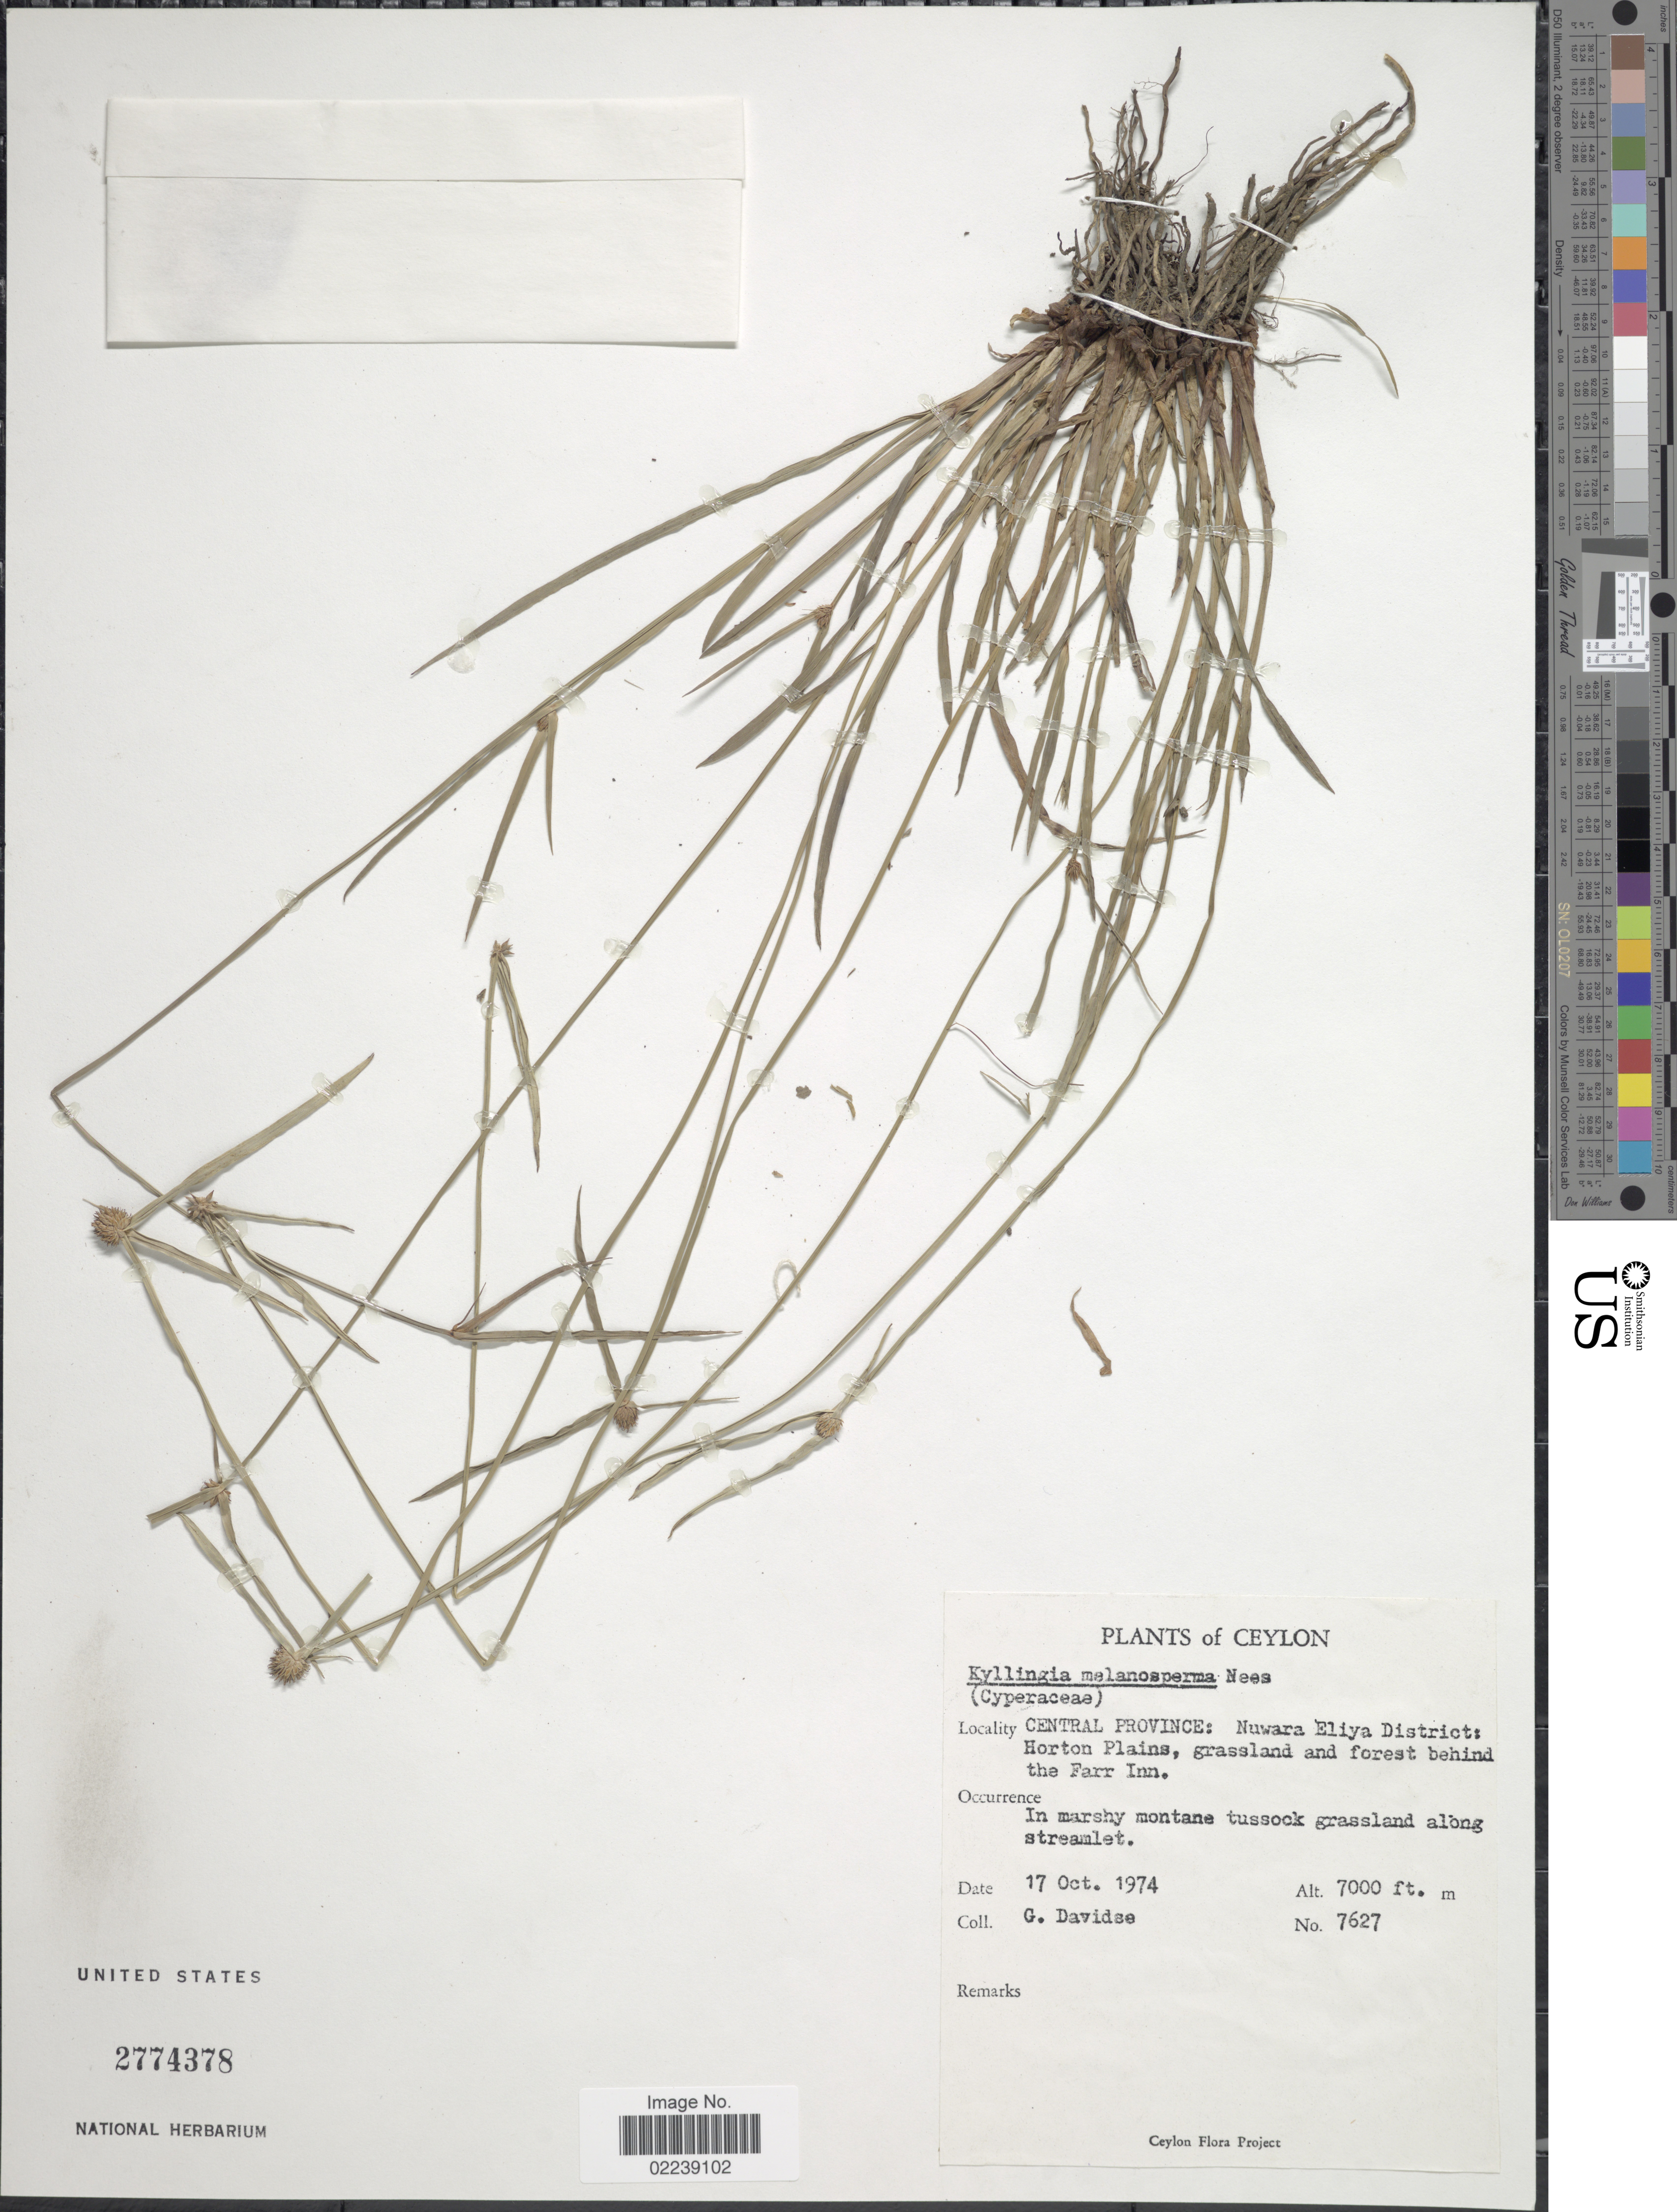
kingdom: Plantae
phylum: Tracheophyta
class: Liliopsida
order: Poales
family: Cyperaceae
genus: Cyperus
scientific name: Cyperus sp.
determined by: Strong, Mark T., (BOT), Smithsonian Institution - National Museum of Natural History (UNITED STATES)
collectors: G. Davidse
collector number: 7627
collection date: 1974-10-17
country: Sri Lanka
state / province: Central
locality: Ceylon. Central Province. Nuwara Eliya District: Horton Plains, grassland and forest behind the Farr Inn.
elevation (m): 2134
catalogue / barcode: US 2774378